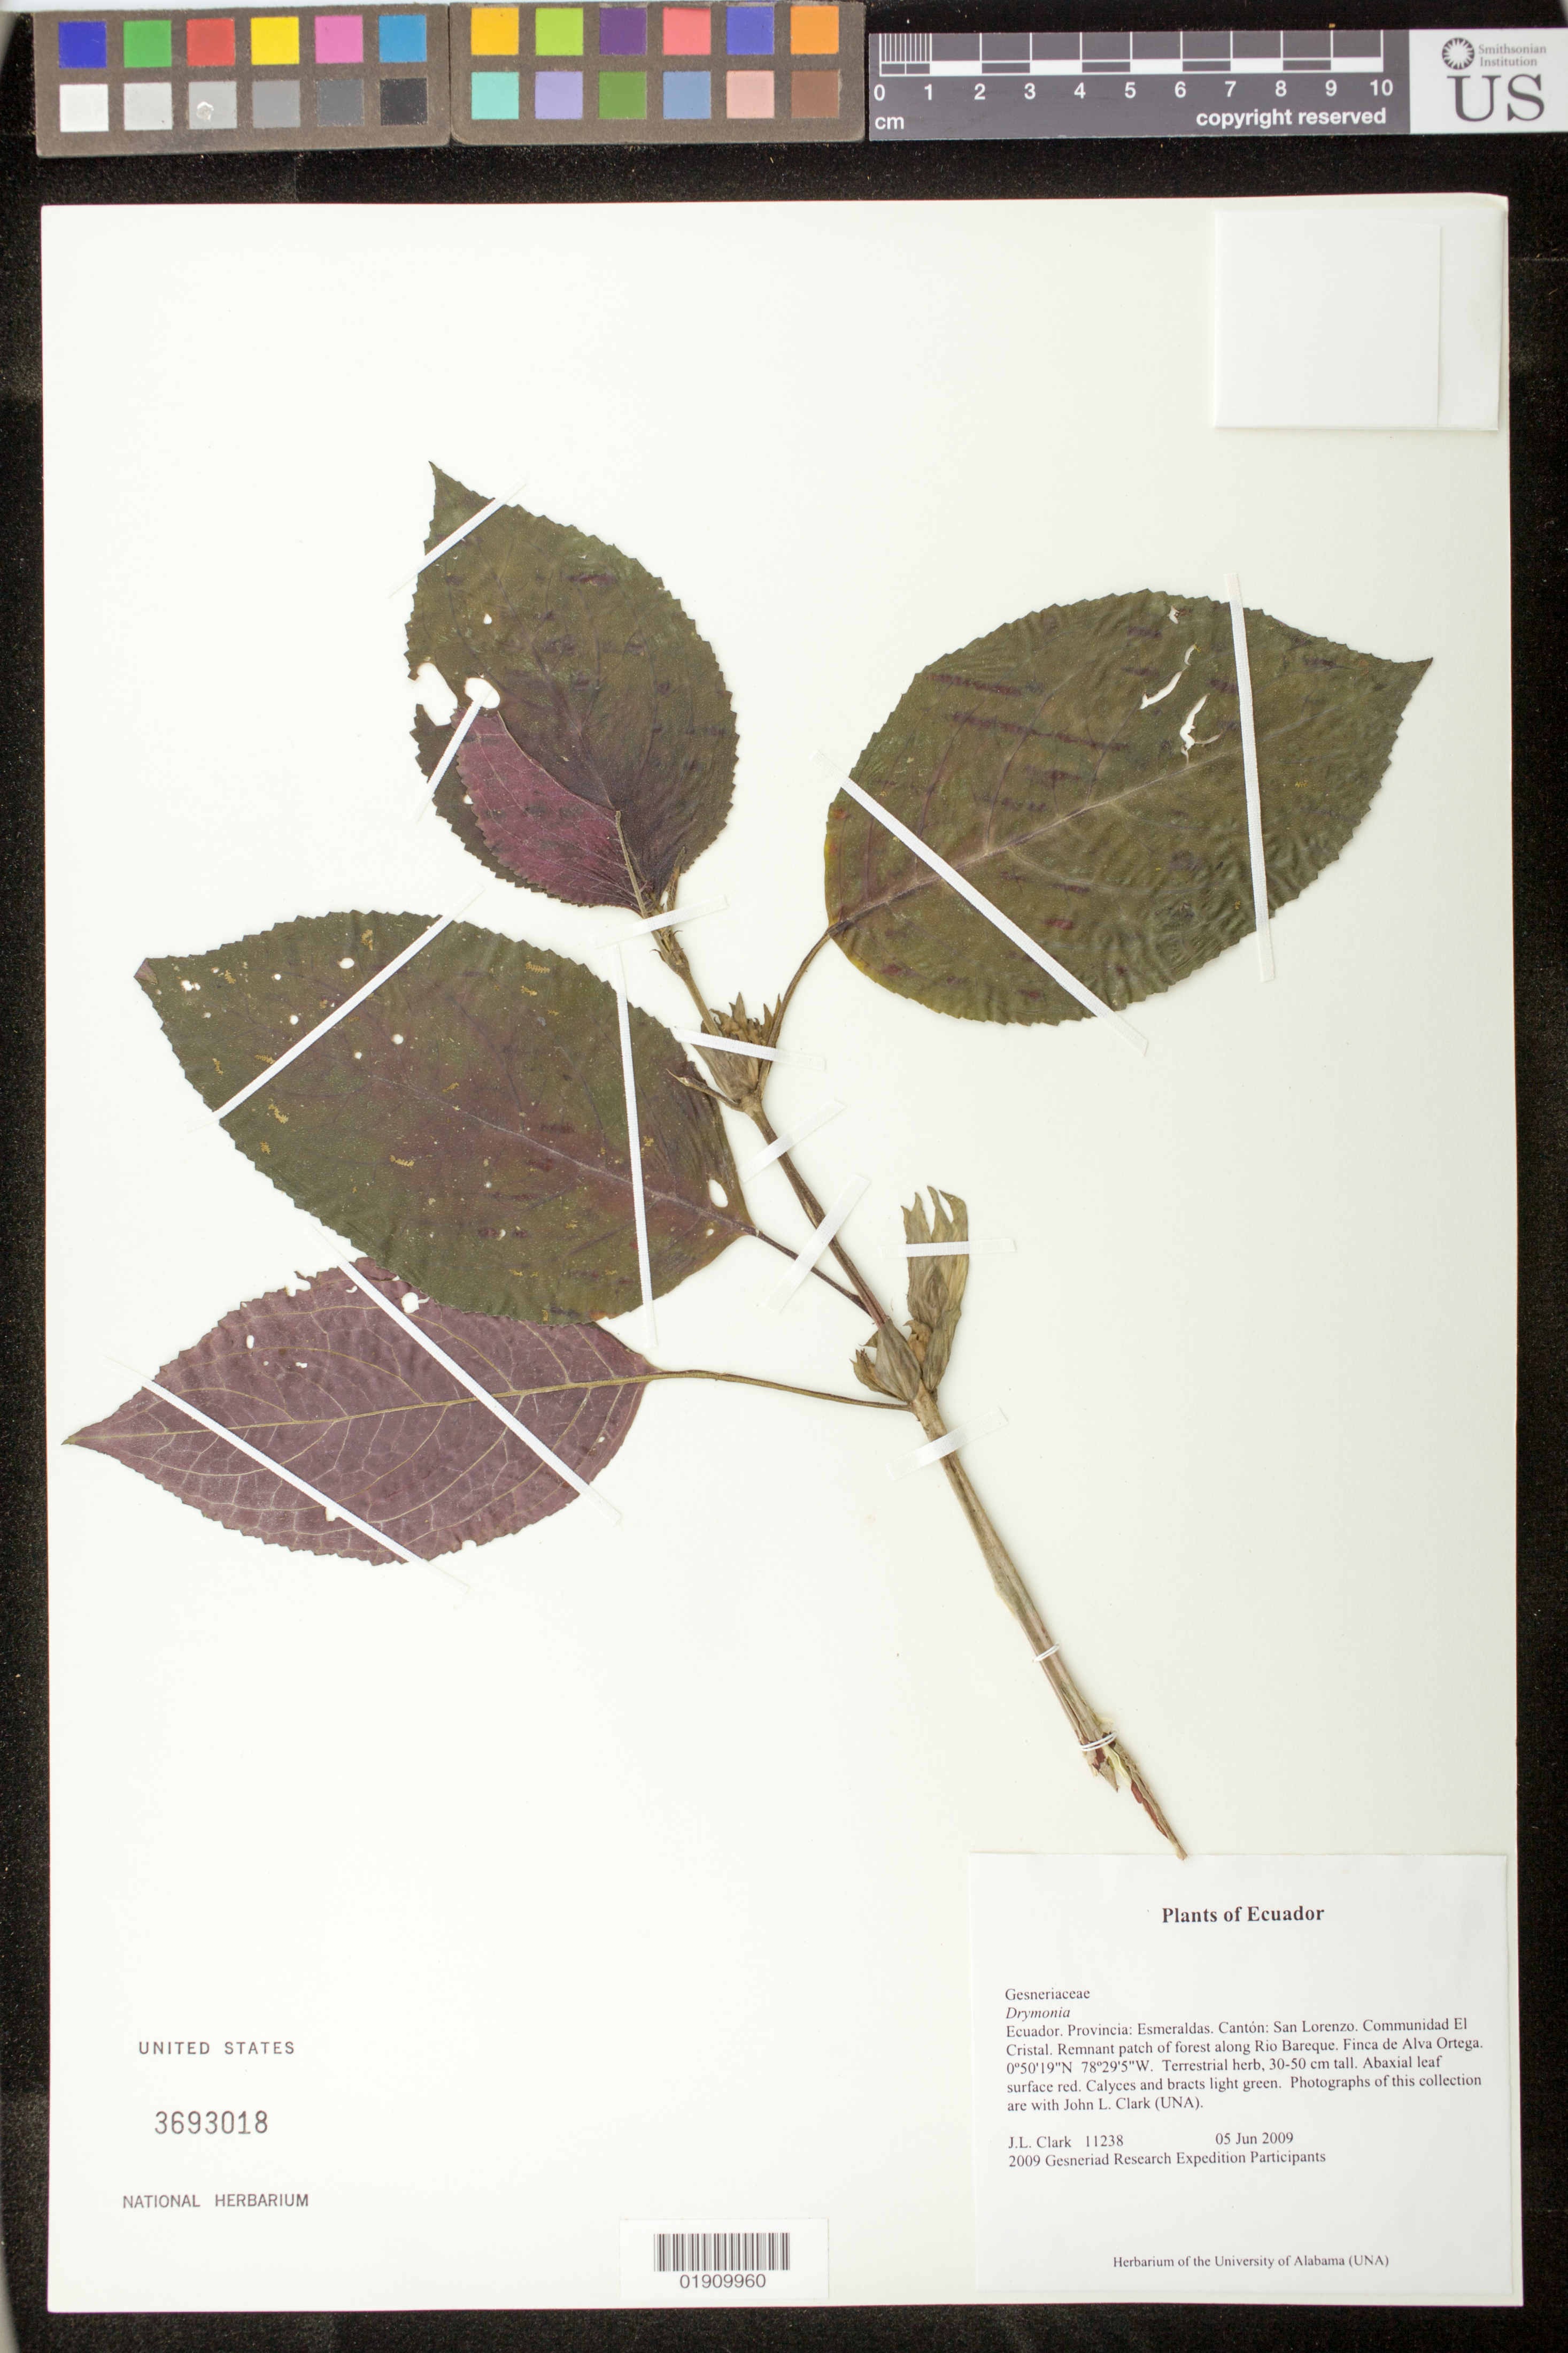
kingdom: Plantae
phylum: Tracheophyta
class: Magnoliopsida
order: Lamiales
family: Gesneriaceae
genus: Drymonia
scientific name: Drymonia sp.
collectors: J. L. Clark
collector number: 11238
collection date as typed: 05 Jun 2009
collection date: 2009-06-05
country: Ecuador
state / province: Esmeraldas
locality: Ecuador. Provincia; Esmeraldas. Canton: San Lorenzo. Communidad El Cristal. Remnant patch of forest along Rio Bareque. Finca de Alva Ortega.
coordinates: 0°50'19"N, 78°29'5"W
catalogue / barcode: US 3693018